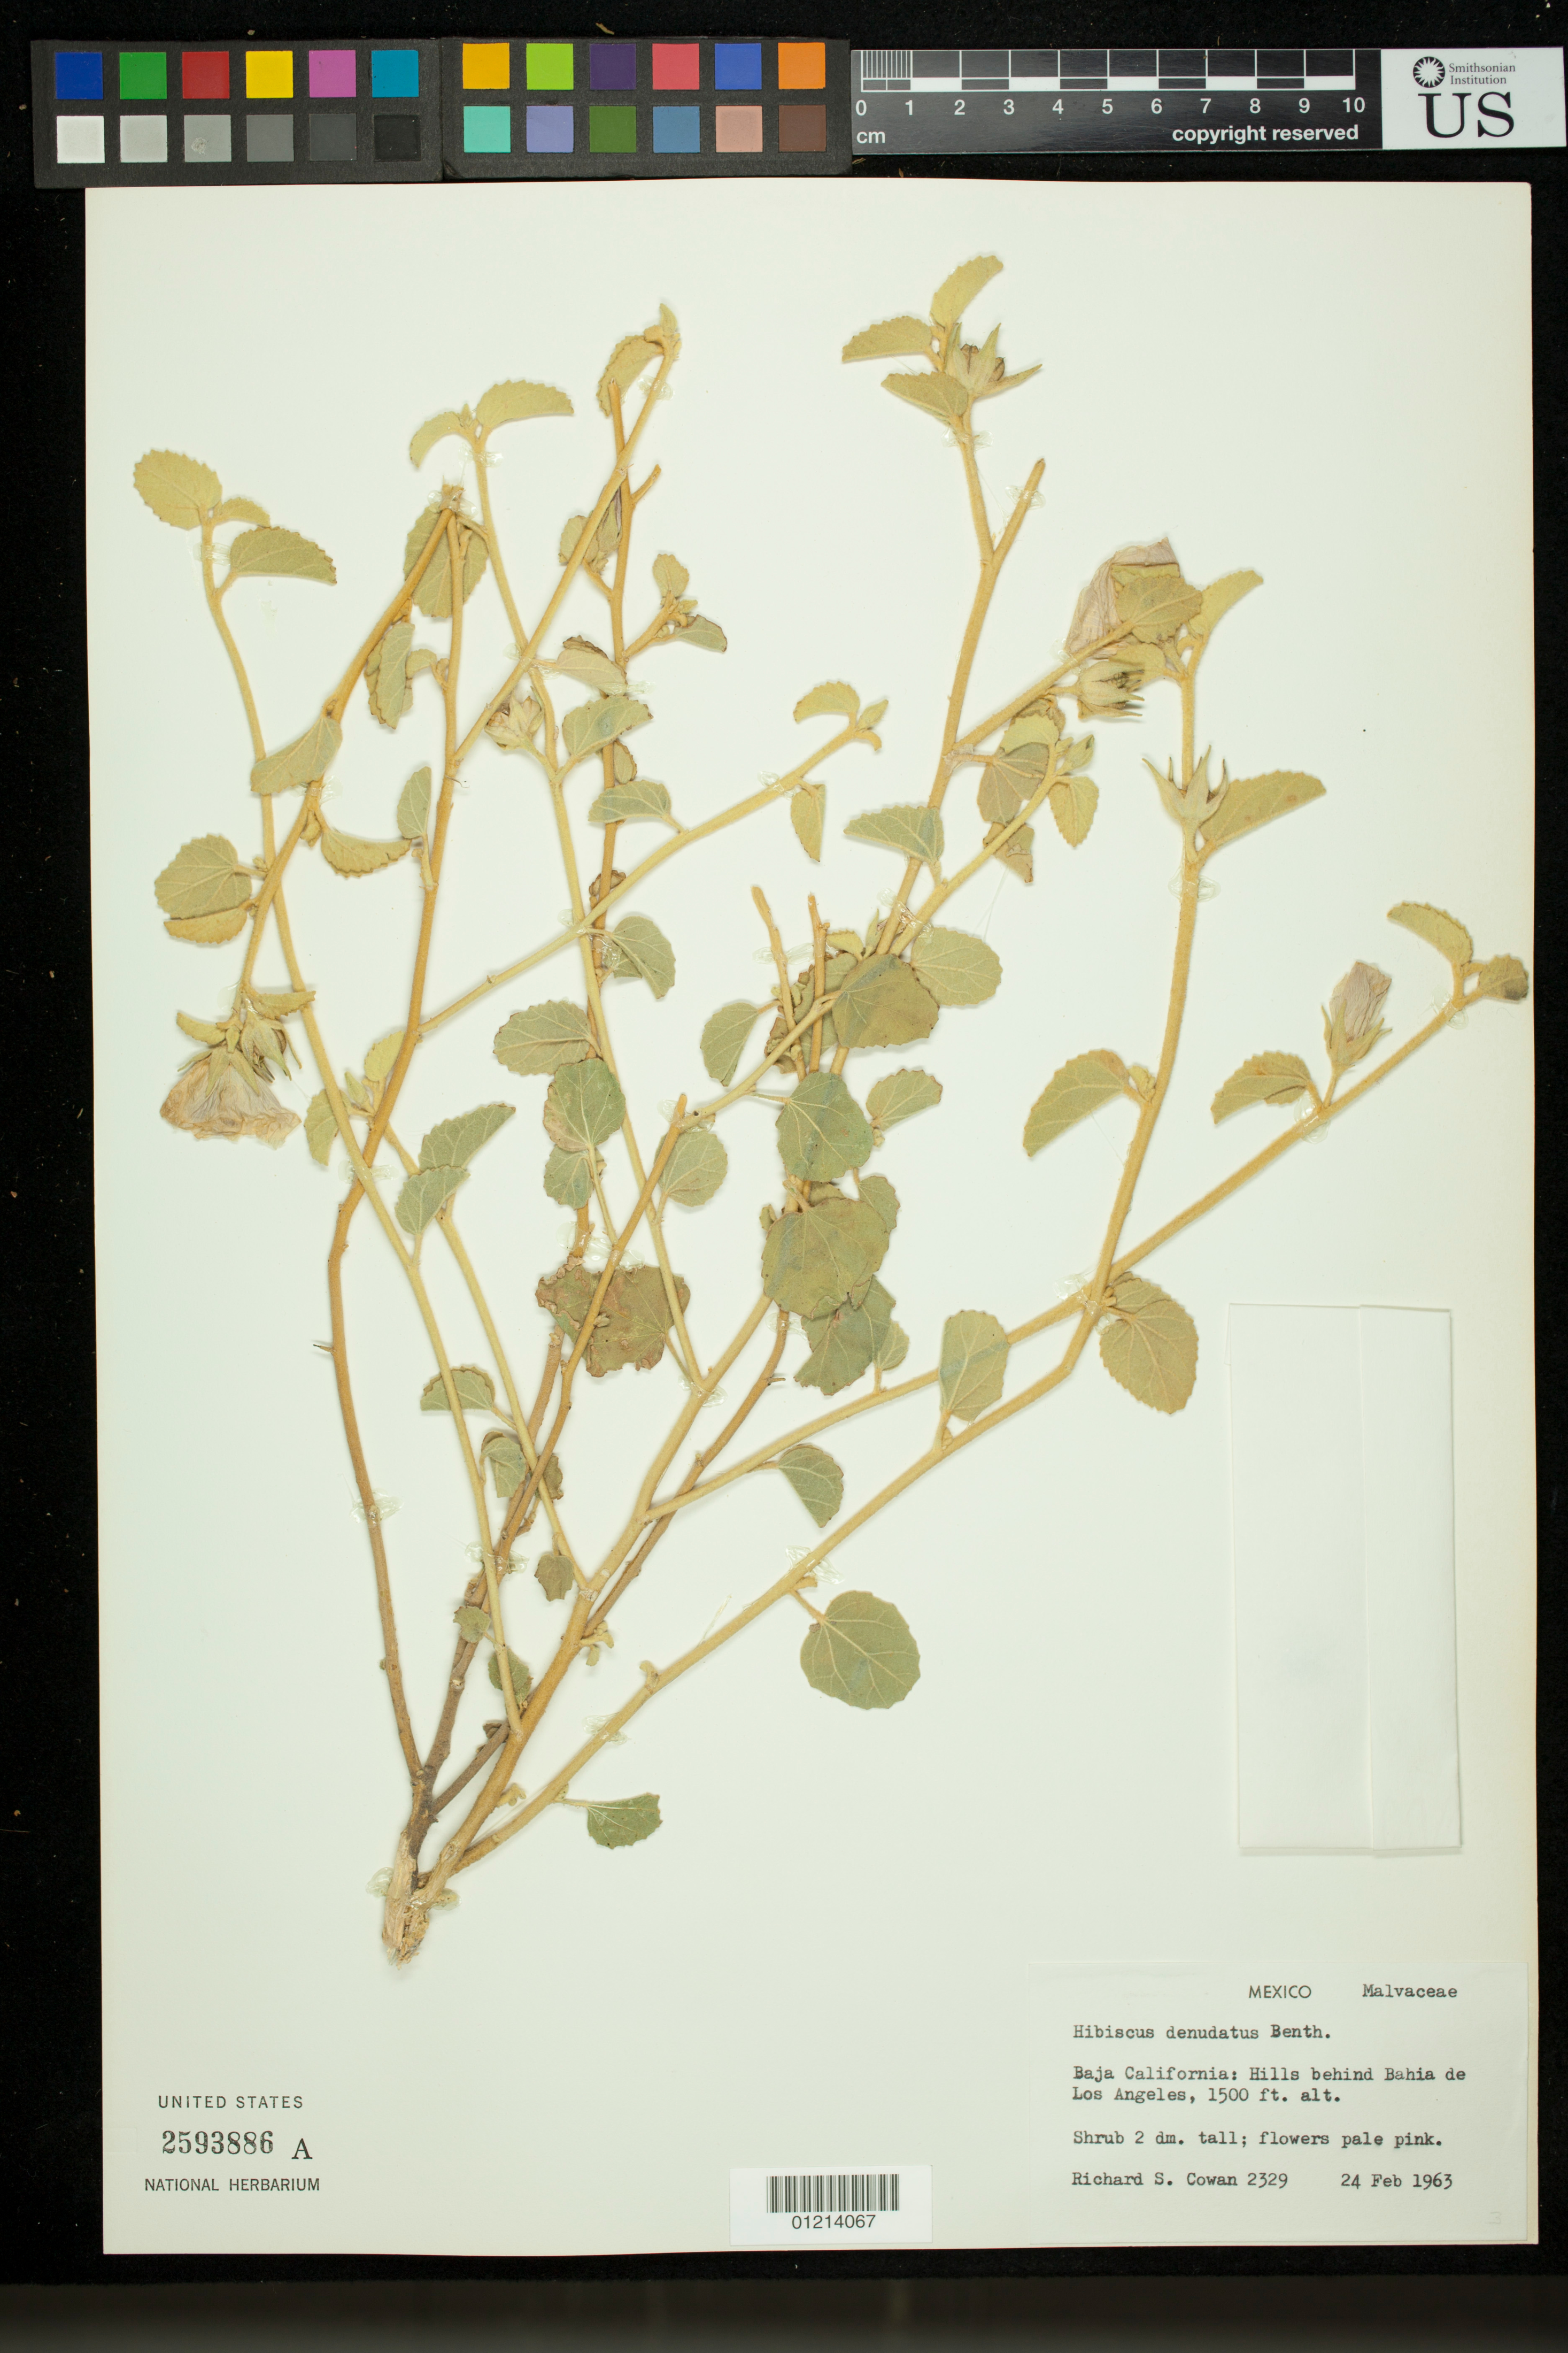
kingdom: Plantae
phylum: Tracheophyta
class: Magnoliopsida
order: Malvales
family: Malvaceae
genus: Hibiscus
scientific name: Hibiscus denudatus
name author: Benth.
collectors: R. S. Cowan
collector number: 2329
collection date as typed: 24 Feb 1963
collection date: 1963-02-24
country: Mexico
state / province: Baja California Norte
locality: Baja California: Hills behind Bahia de Los Angeles.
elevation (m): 457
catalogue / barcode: US 2593886A